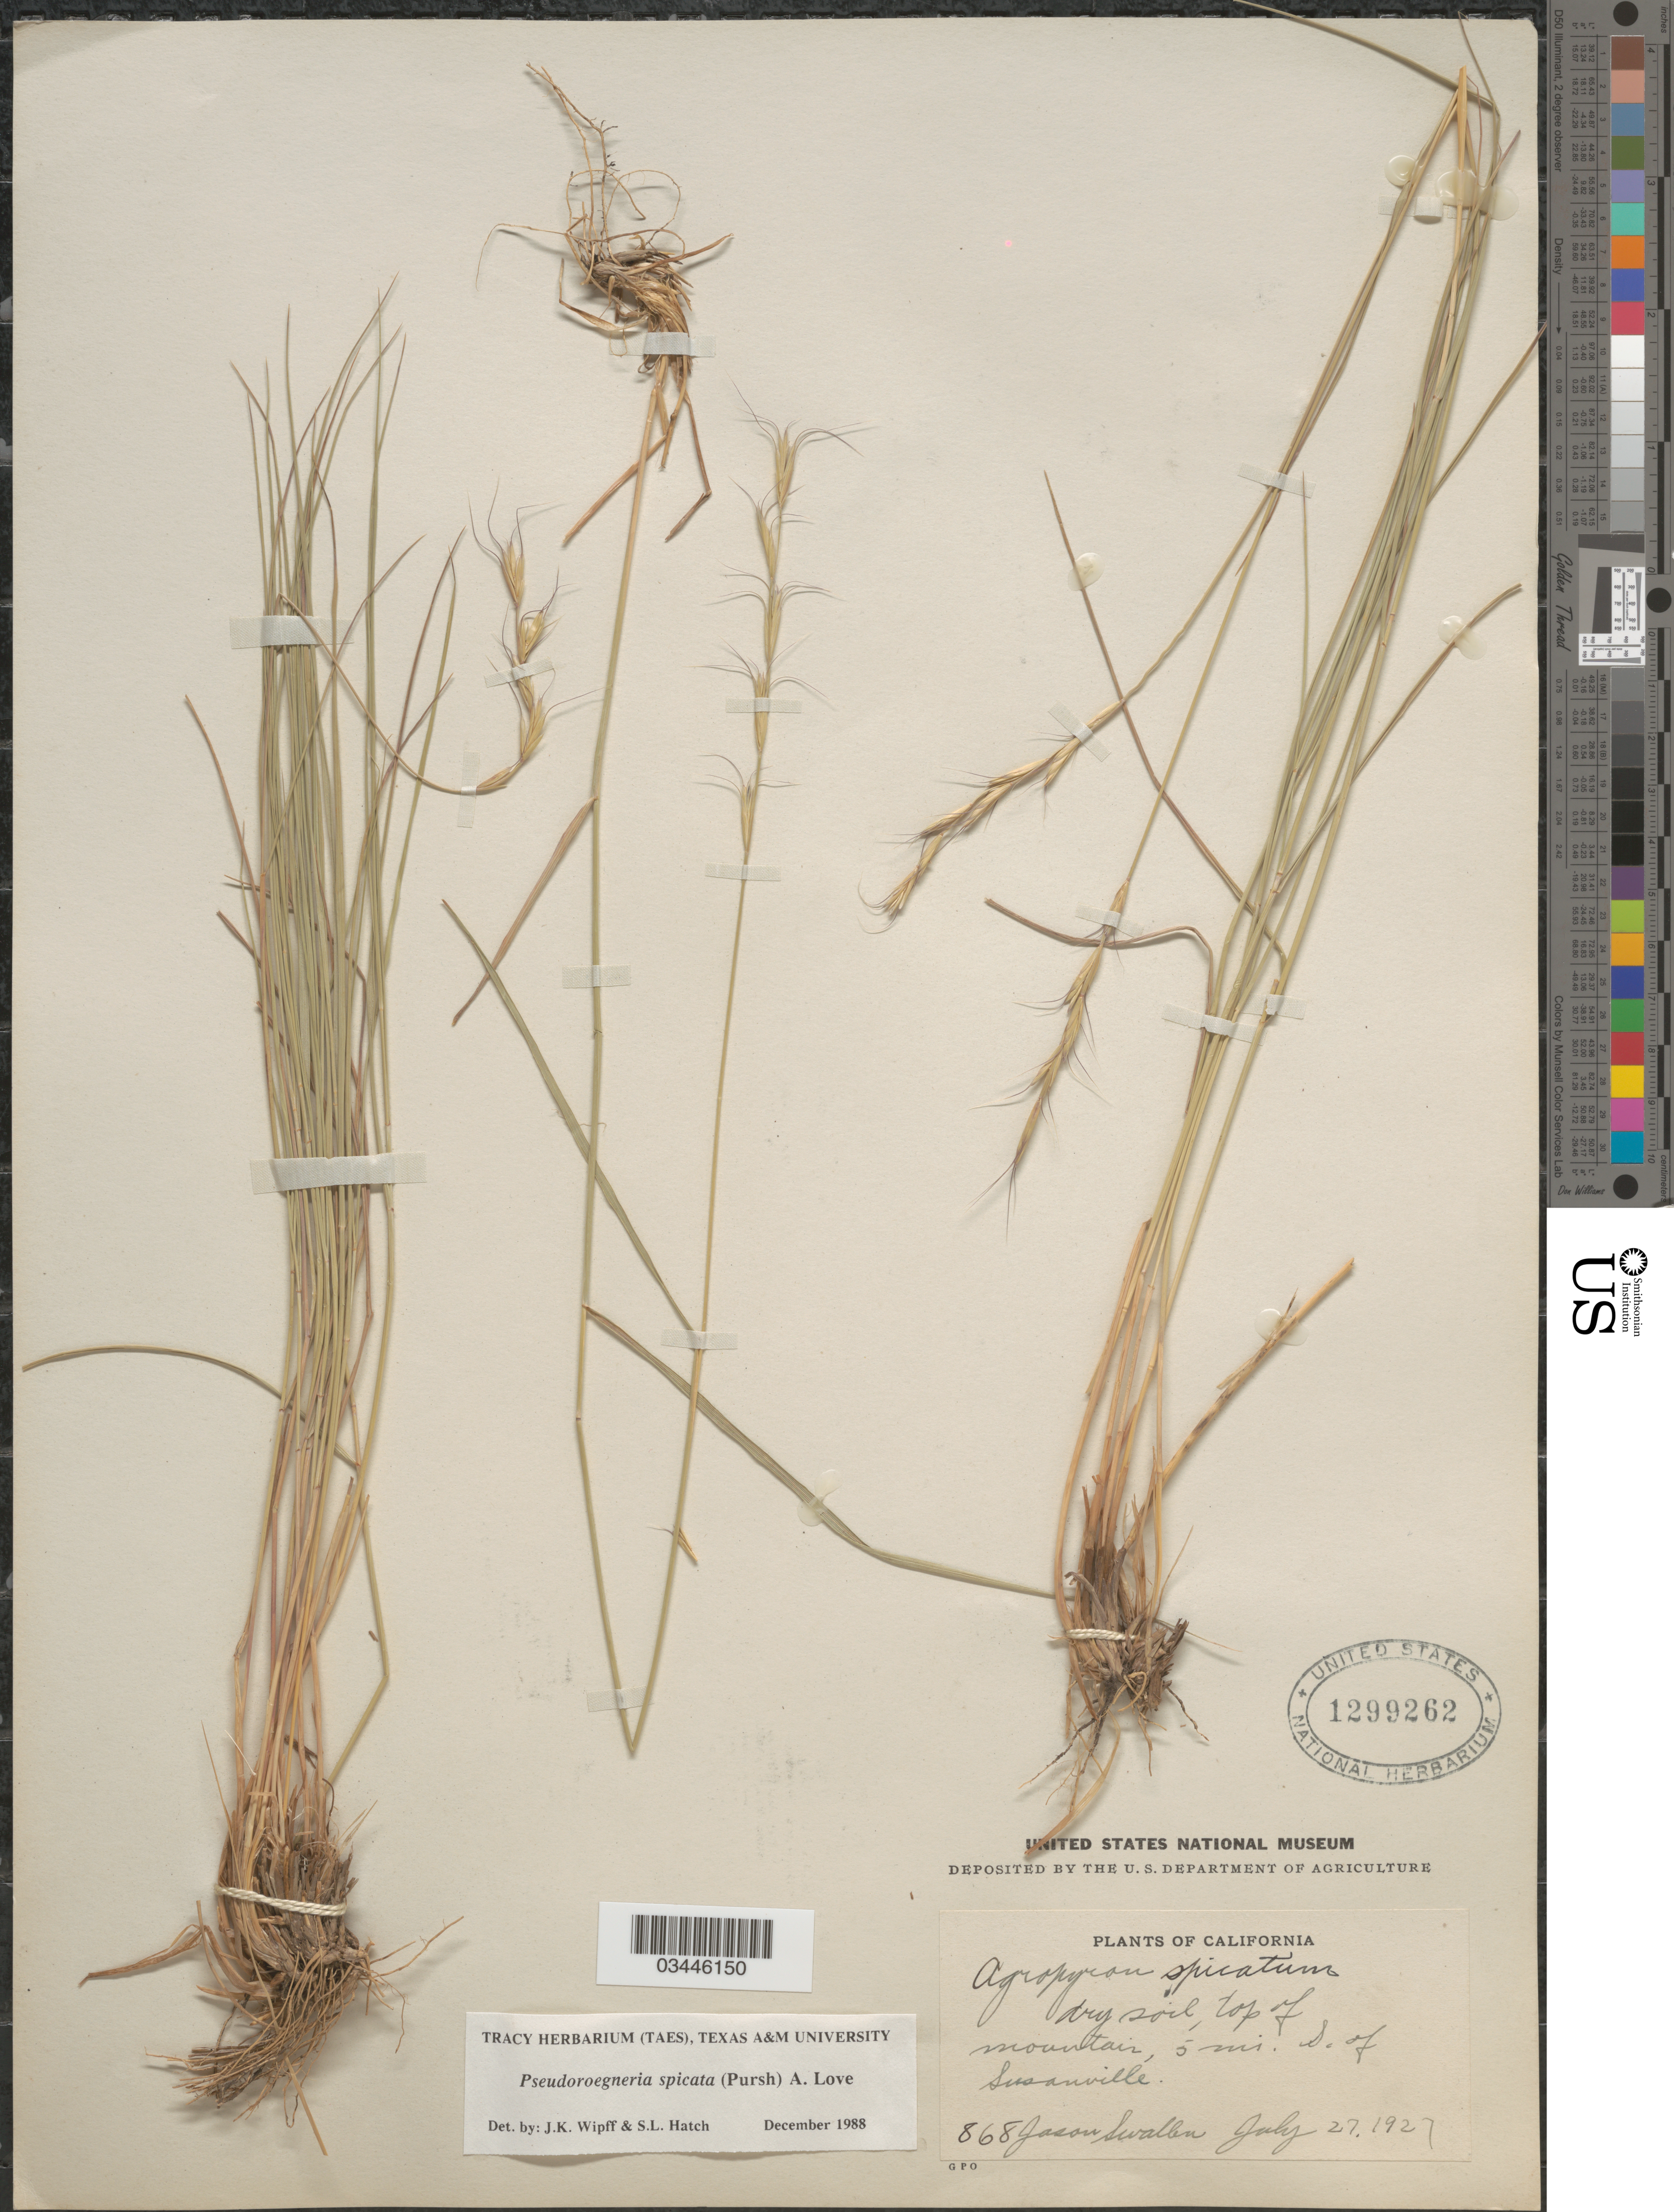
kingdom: Plantae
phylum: Tracheophyta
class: Liliopsida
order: Poales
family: Poaceae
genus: Pseudoroegneria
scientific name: Pseudoroegneria spicata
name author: (Pursh) Á. Löve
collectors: J. R. Swallen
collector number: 868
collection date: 1927-07-27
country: United States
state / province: California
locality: Dry soil, top of mountain, 5 mi. S. of Susanville.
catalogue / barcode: US 1299262